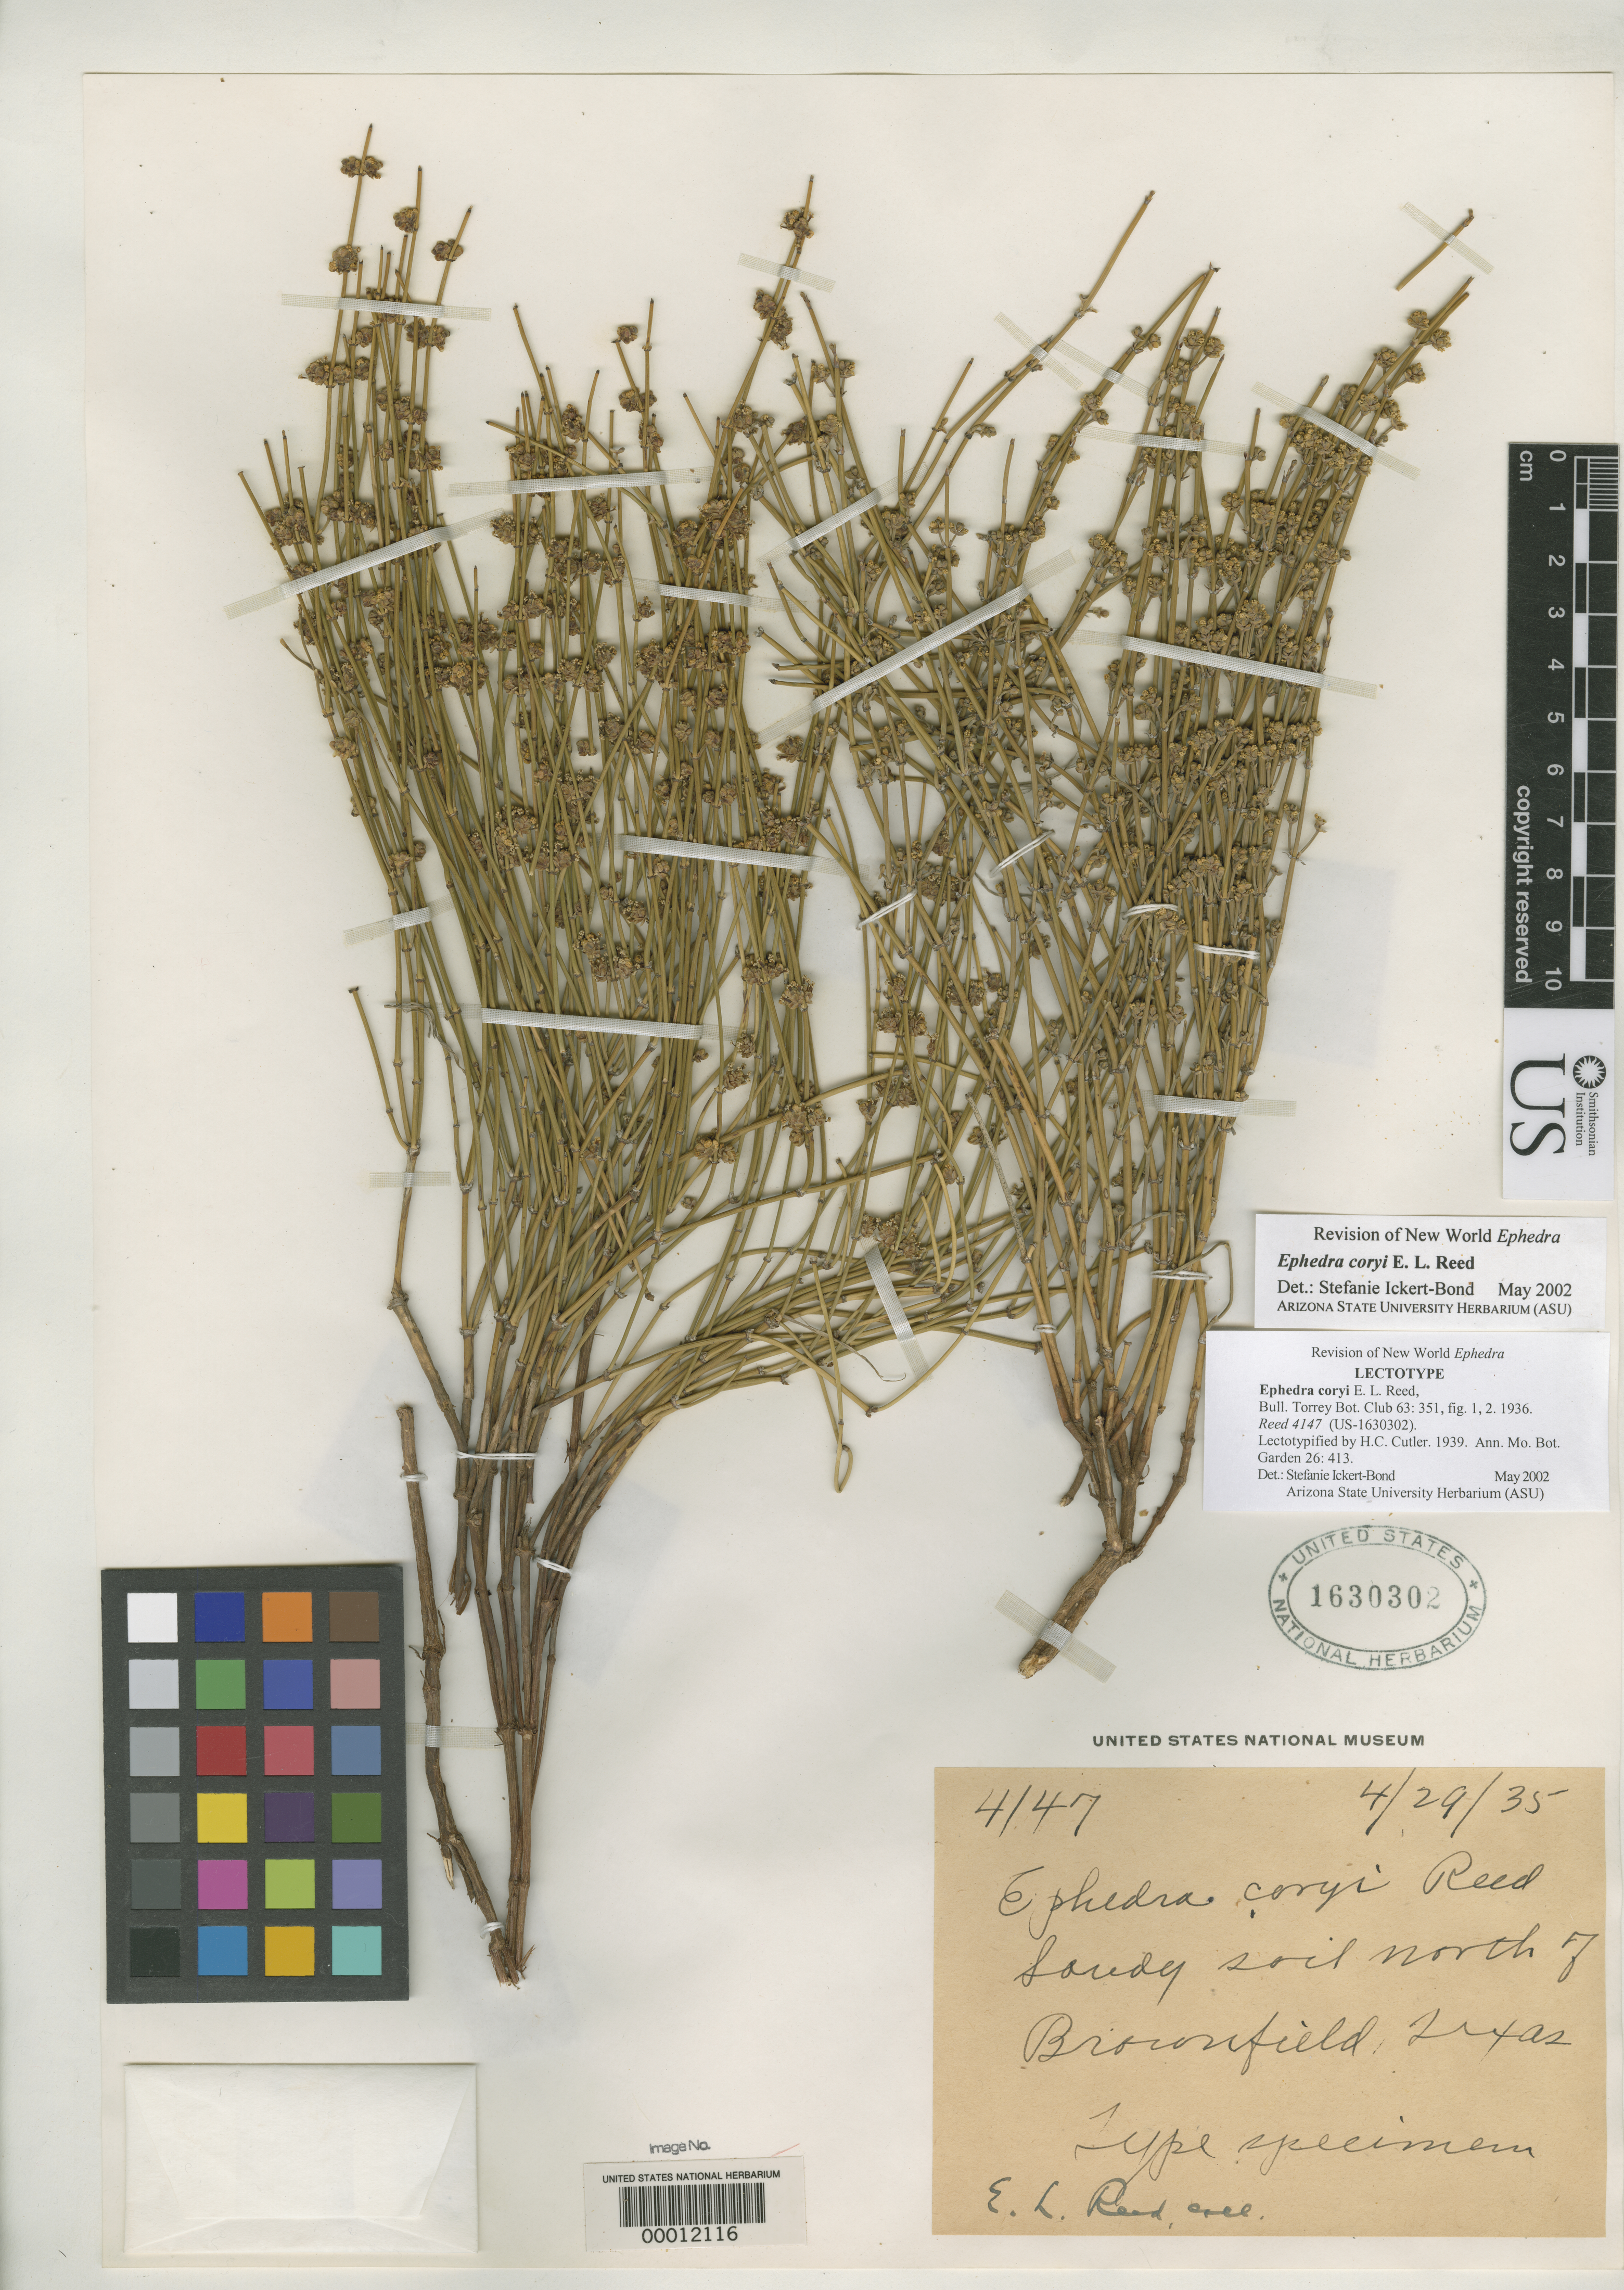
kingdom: Plantae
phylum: Tracheophyta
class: Gnetopsida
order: Ephedrales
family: Ephedraceae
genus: Ephedra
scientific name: Ephedra coryi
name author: E.L. Reed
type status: Lectotype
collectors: E. Reed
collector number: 4147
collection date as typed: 29 Apr 1935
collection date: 1935-04-29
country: United States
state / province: Texas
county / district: Terry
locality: Sandy soil north of Brownfield, Texas.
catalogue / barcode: US 1630302